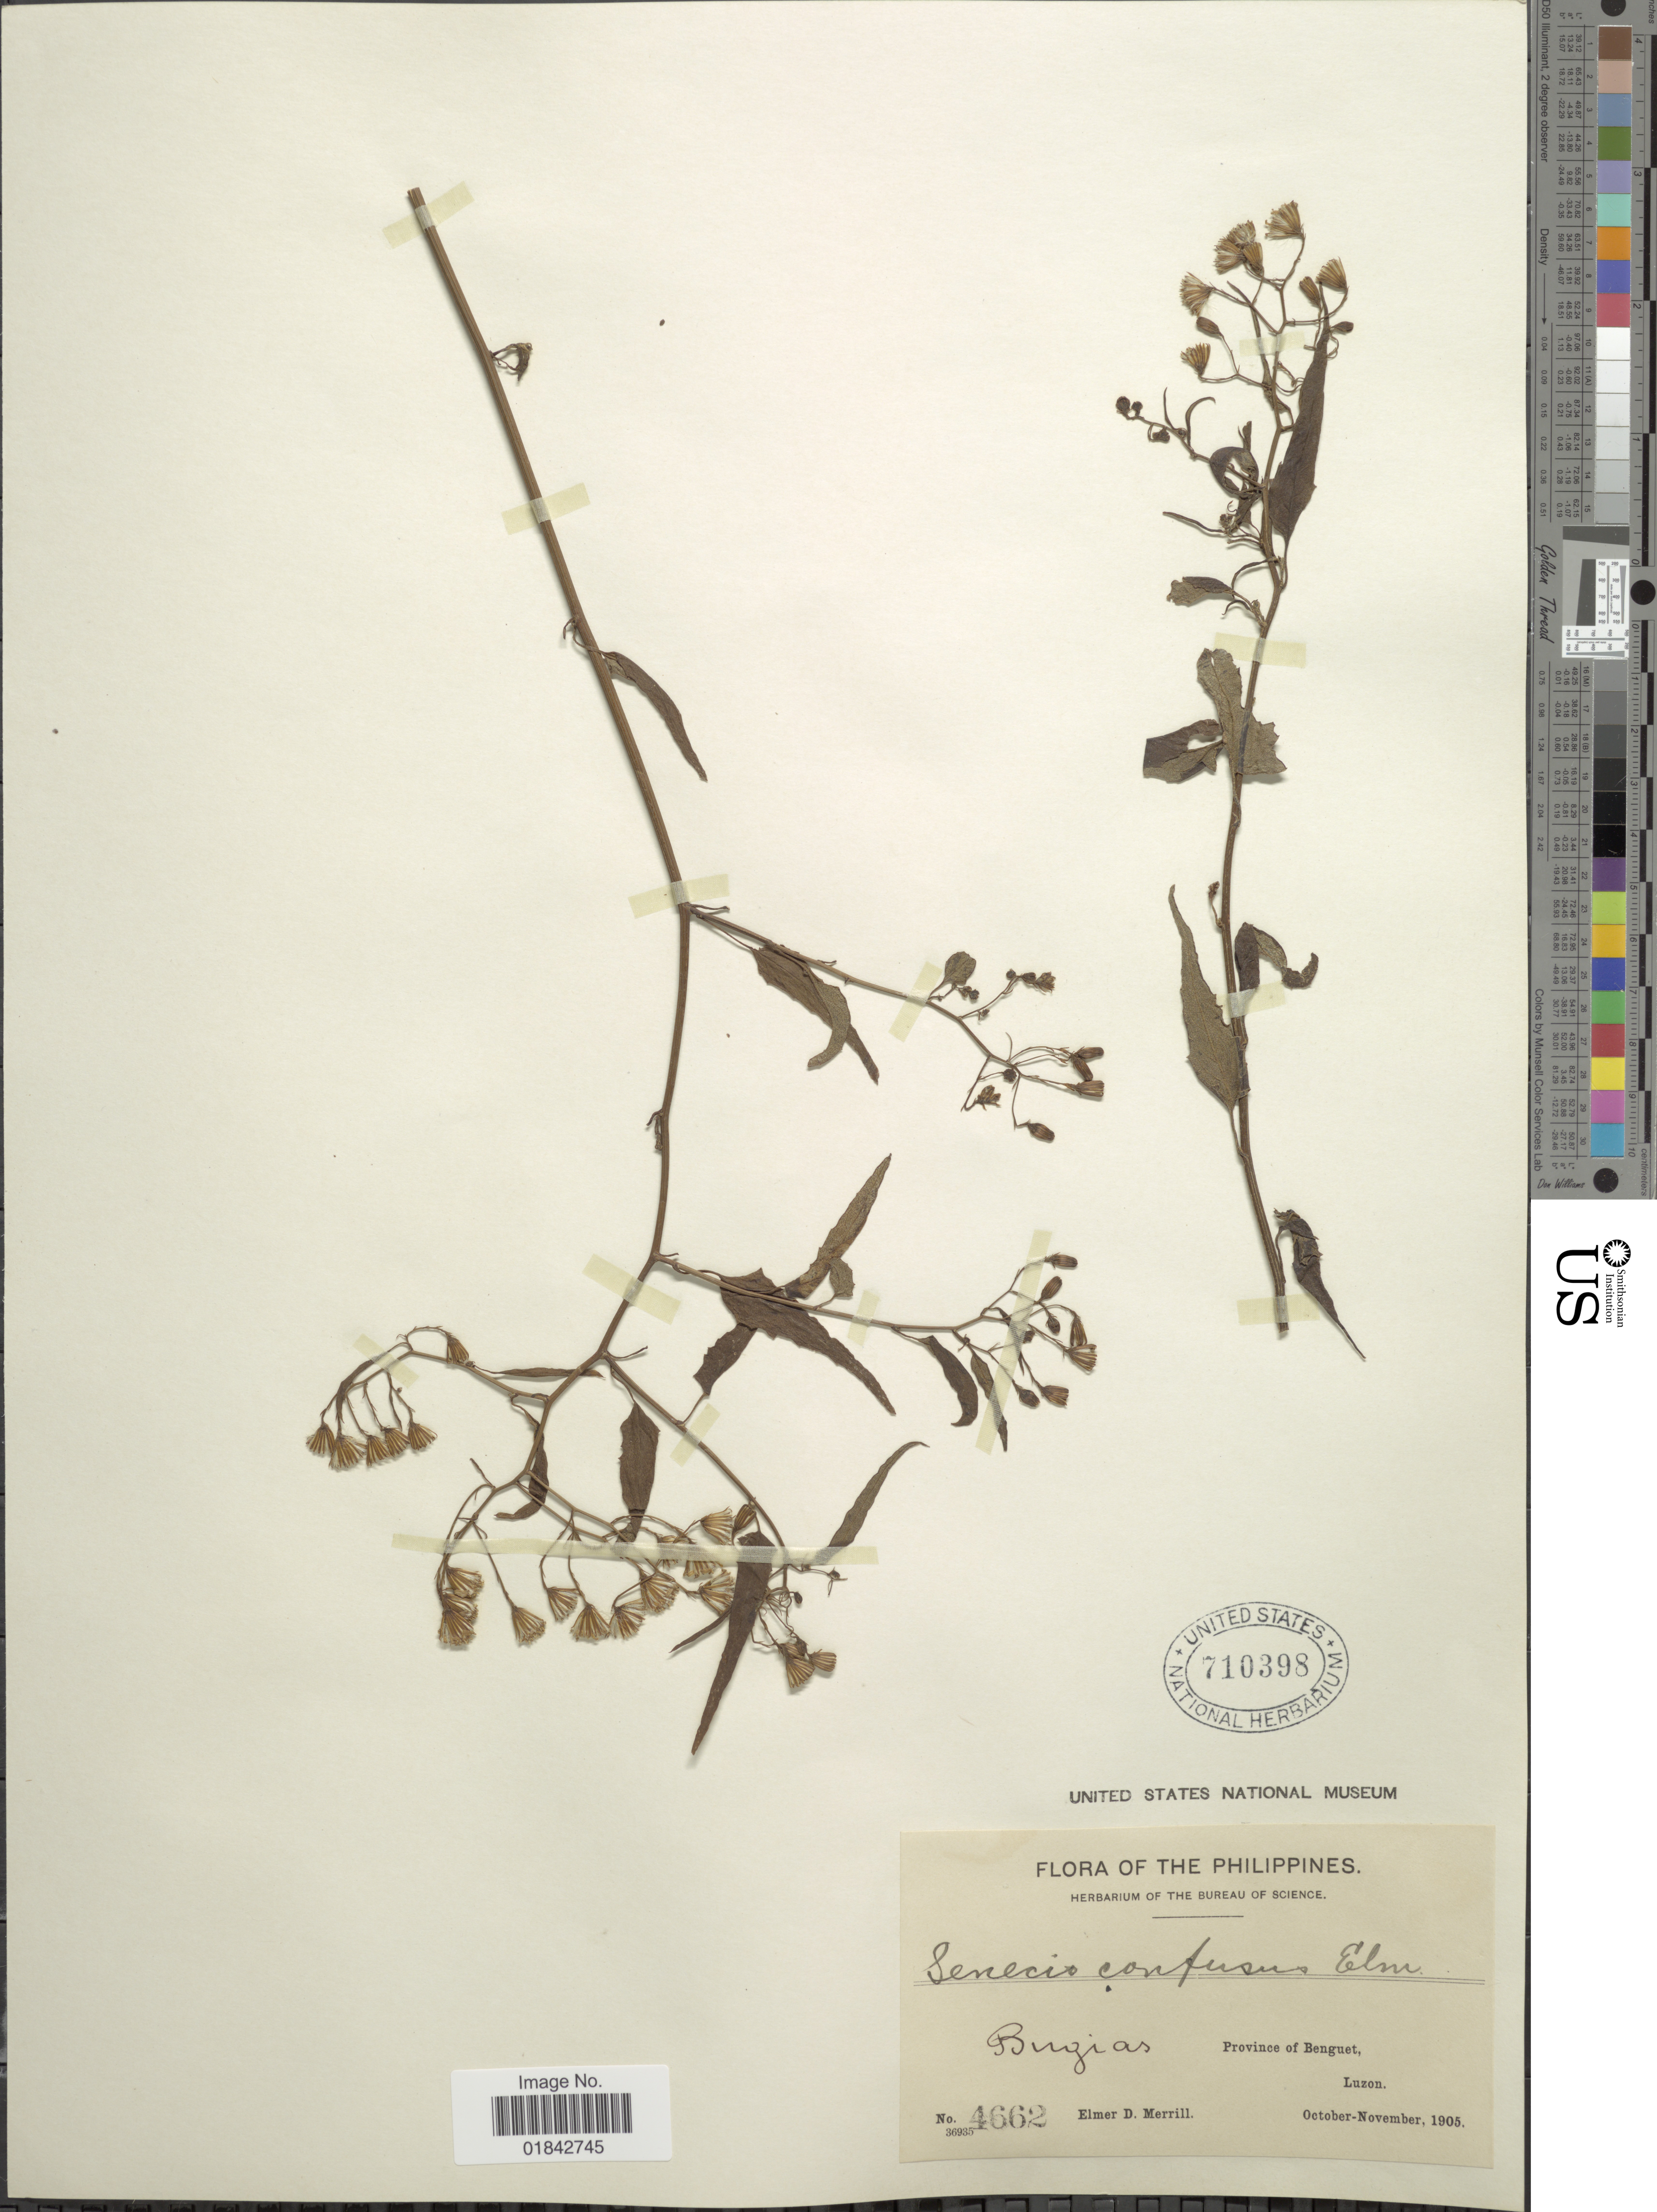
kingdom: Plantae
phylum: Tracheophyta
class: Magnoliopsida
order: Asterales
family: Asteraceae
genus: Senecio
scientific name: Senecio confusus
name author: Britton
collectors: E. D. Merrill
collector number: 4662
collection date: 1905-10/1905-11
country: Philippines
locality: Province of Benguet, Luzon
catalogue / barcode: US 710398